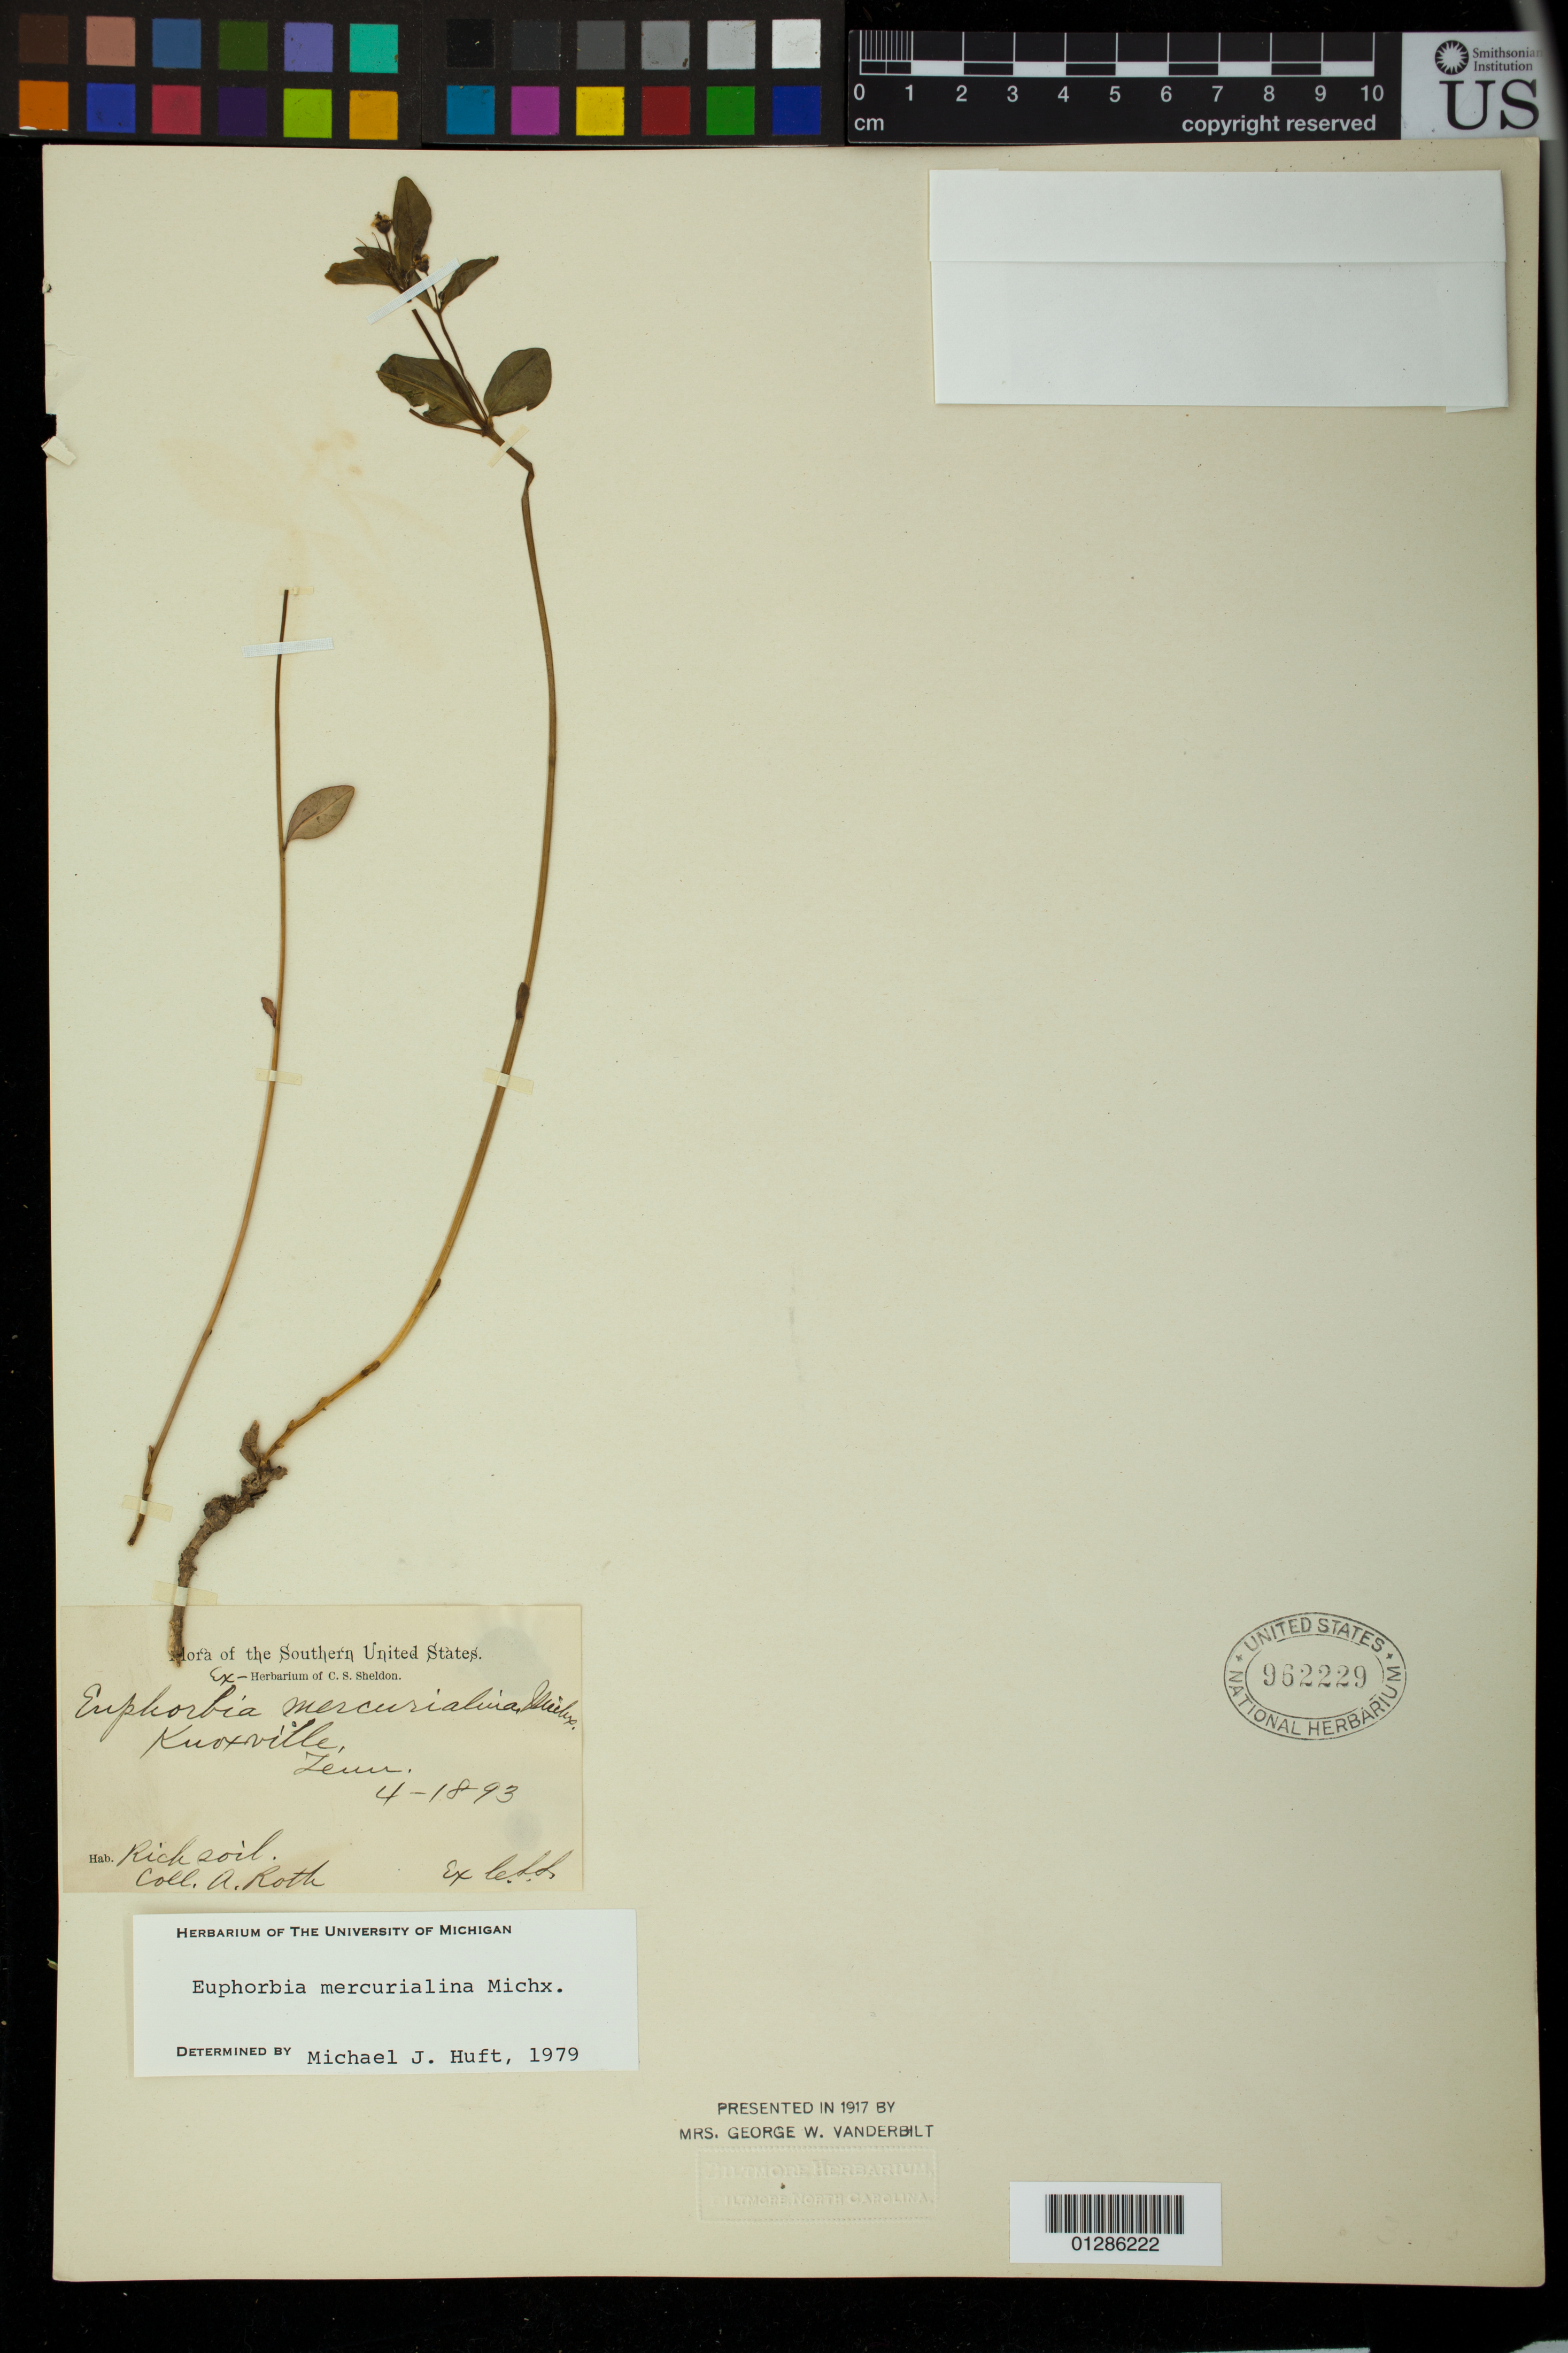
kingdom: Plantae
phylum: Tracheophyta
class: Magnoliopsida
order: Malpighiales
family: Euphorbiaceae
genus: Euphorbia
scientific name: Euphorbia mercurialina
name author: Michx.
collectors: A. Roth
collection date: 1893-04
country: United States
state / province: Tennessee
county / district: Knox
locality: Knoxville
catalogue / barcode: US 962229